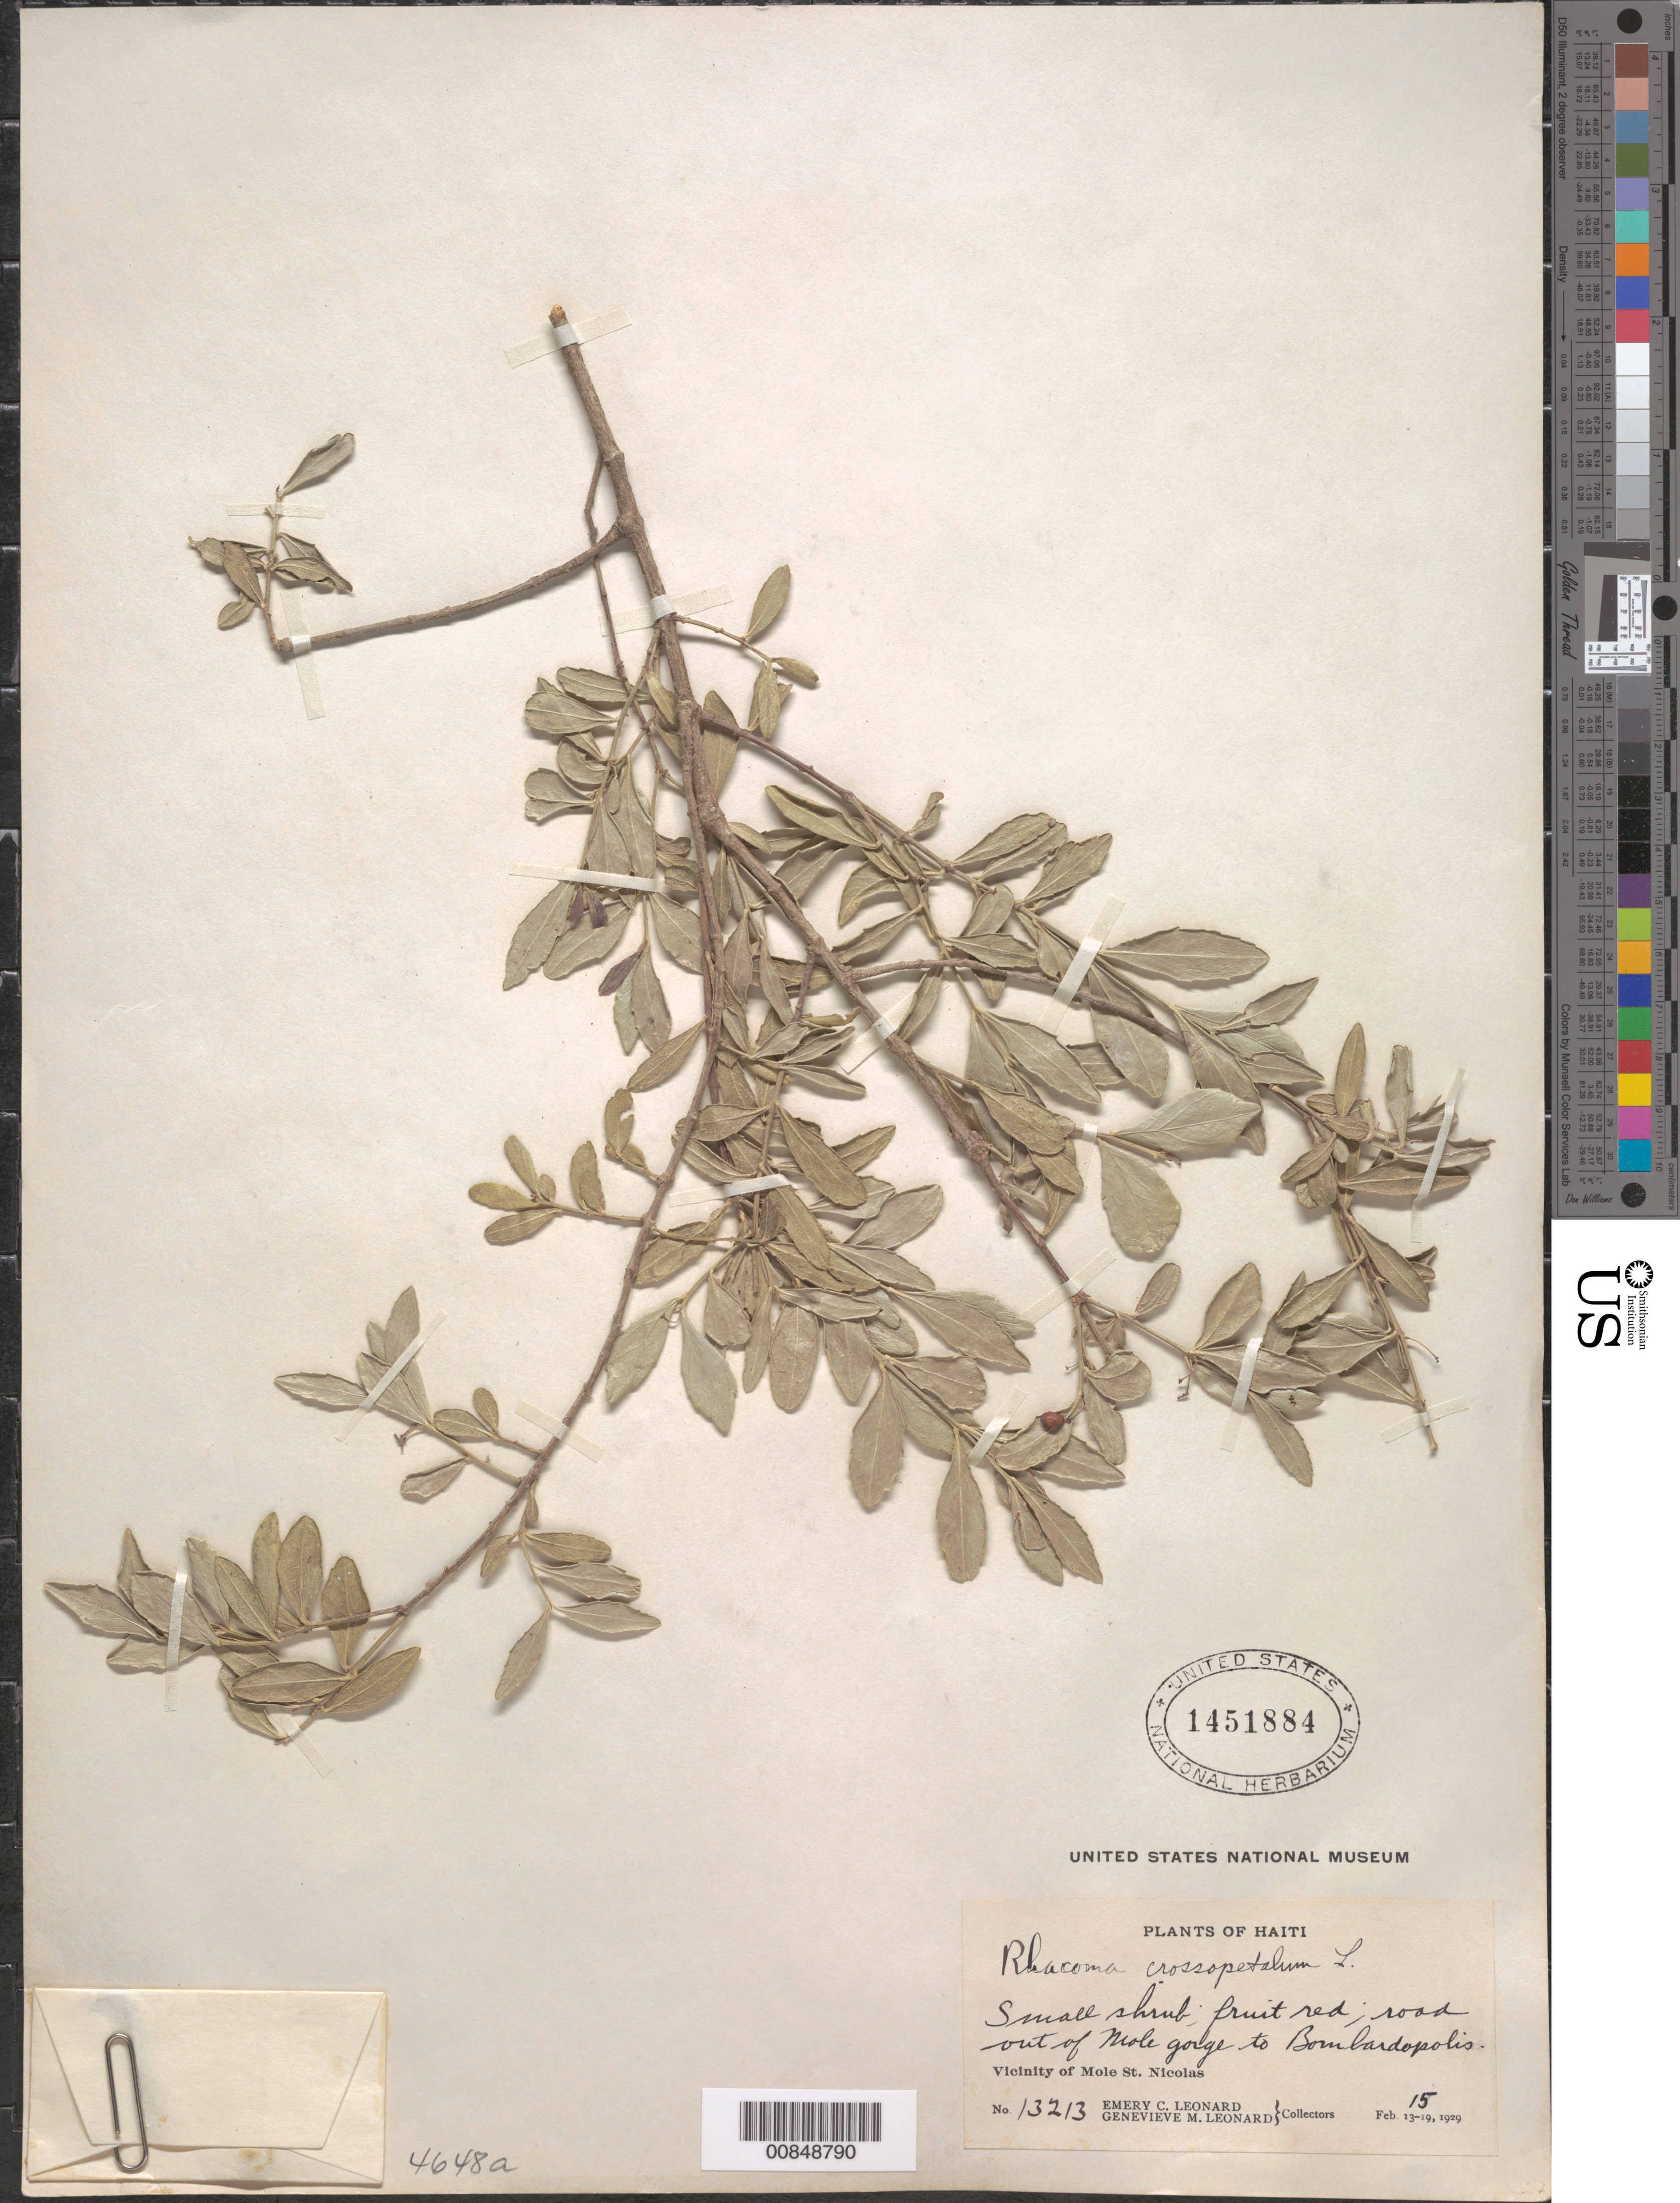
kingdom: Plantae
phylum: Tracheophyta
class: Magnoliopsida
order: Celastrales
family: Celastraceae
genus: Crossopetalum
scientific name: Crossopetalum rhacoma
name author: Crantz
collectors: E. C. Leonard & G. M. Leonard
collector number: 13213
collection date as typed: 15 Feb 1929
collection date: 1929-02-15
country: Haiti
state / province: Nord-Ouest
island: Hispaniola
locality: Vicinity of Mole St. Nicolas, road out of Mole gorge to Bombardopolis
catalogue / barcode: US 1451884